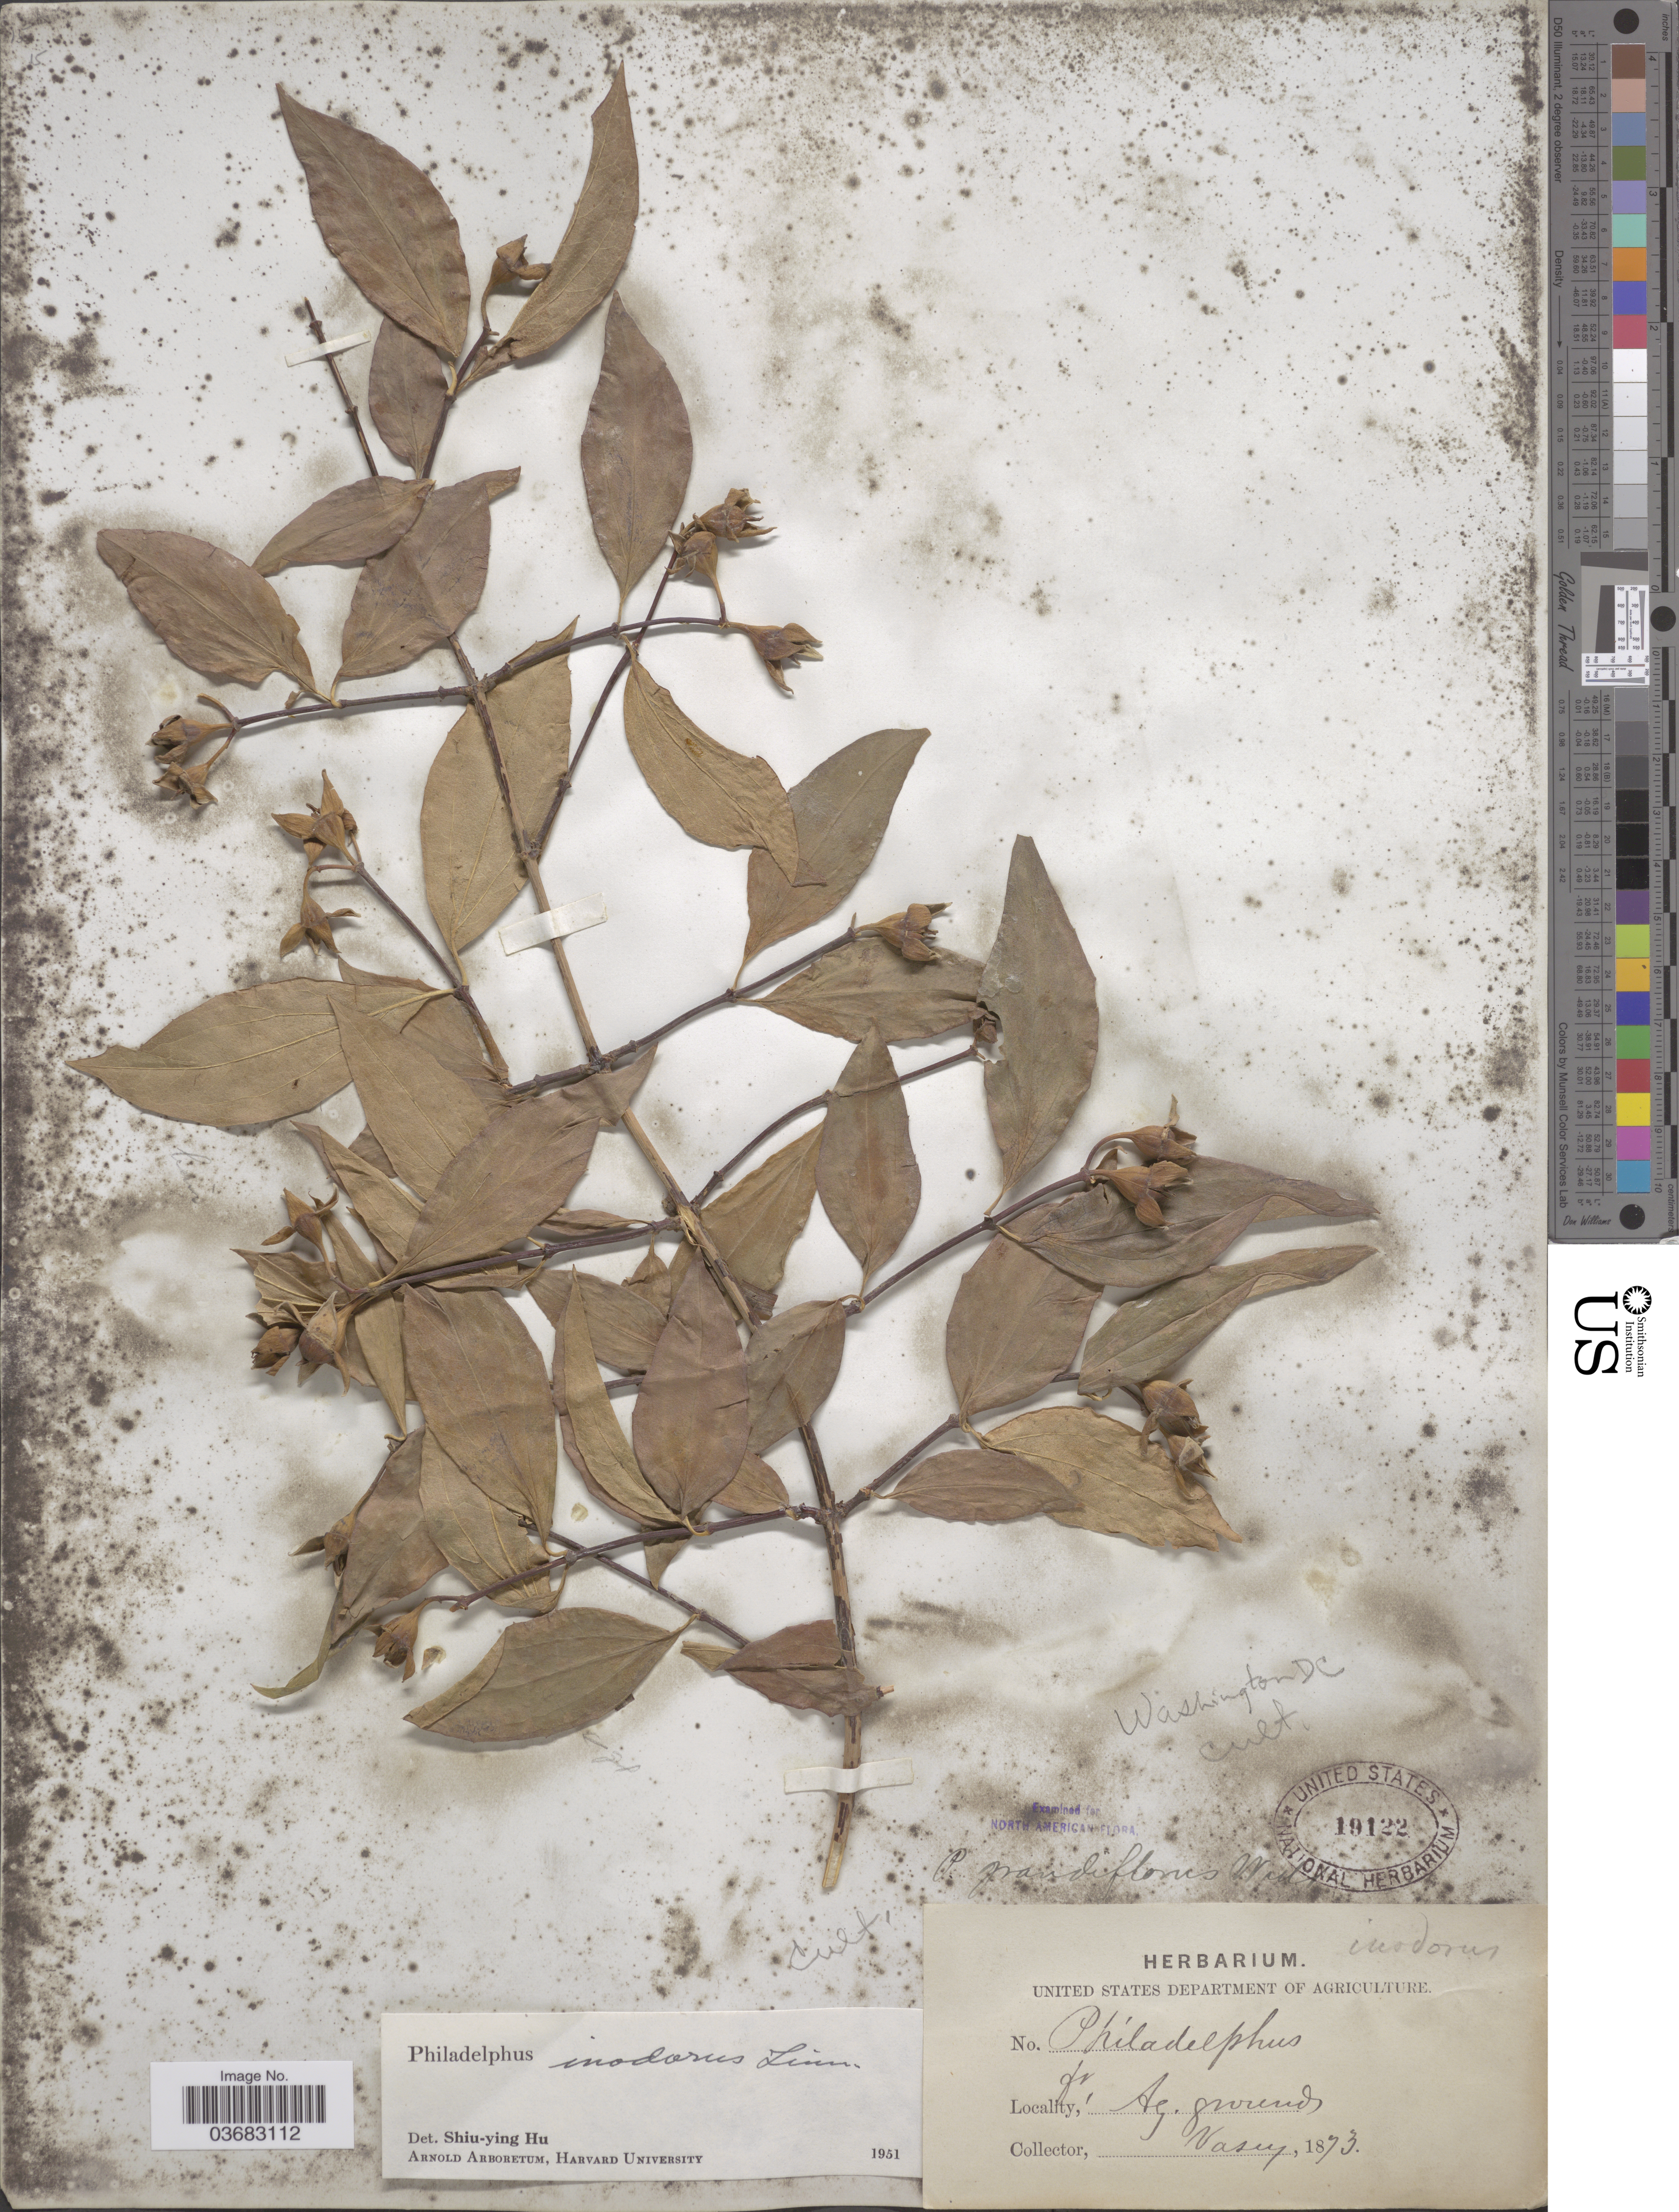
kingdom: Plantae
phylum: Tracheophyta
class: Magnoliopsida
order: Cornales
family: Hydrangeaceae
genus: Philadelphus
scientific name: Philadelphus inodorus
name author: L.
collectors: Vasey, --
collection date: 1873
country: United States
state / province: District of Columbia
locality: Ag. grounds.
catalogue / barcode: US 19122